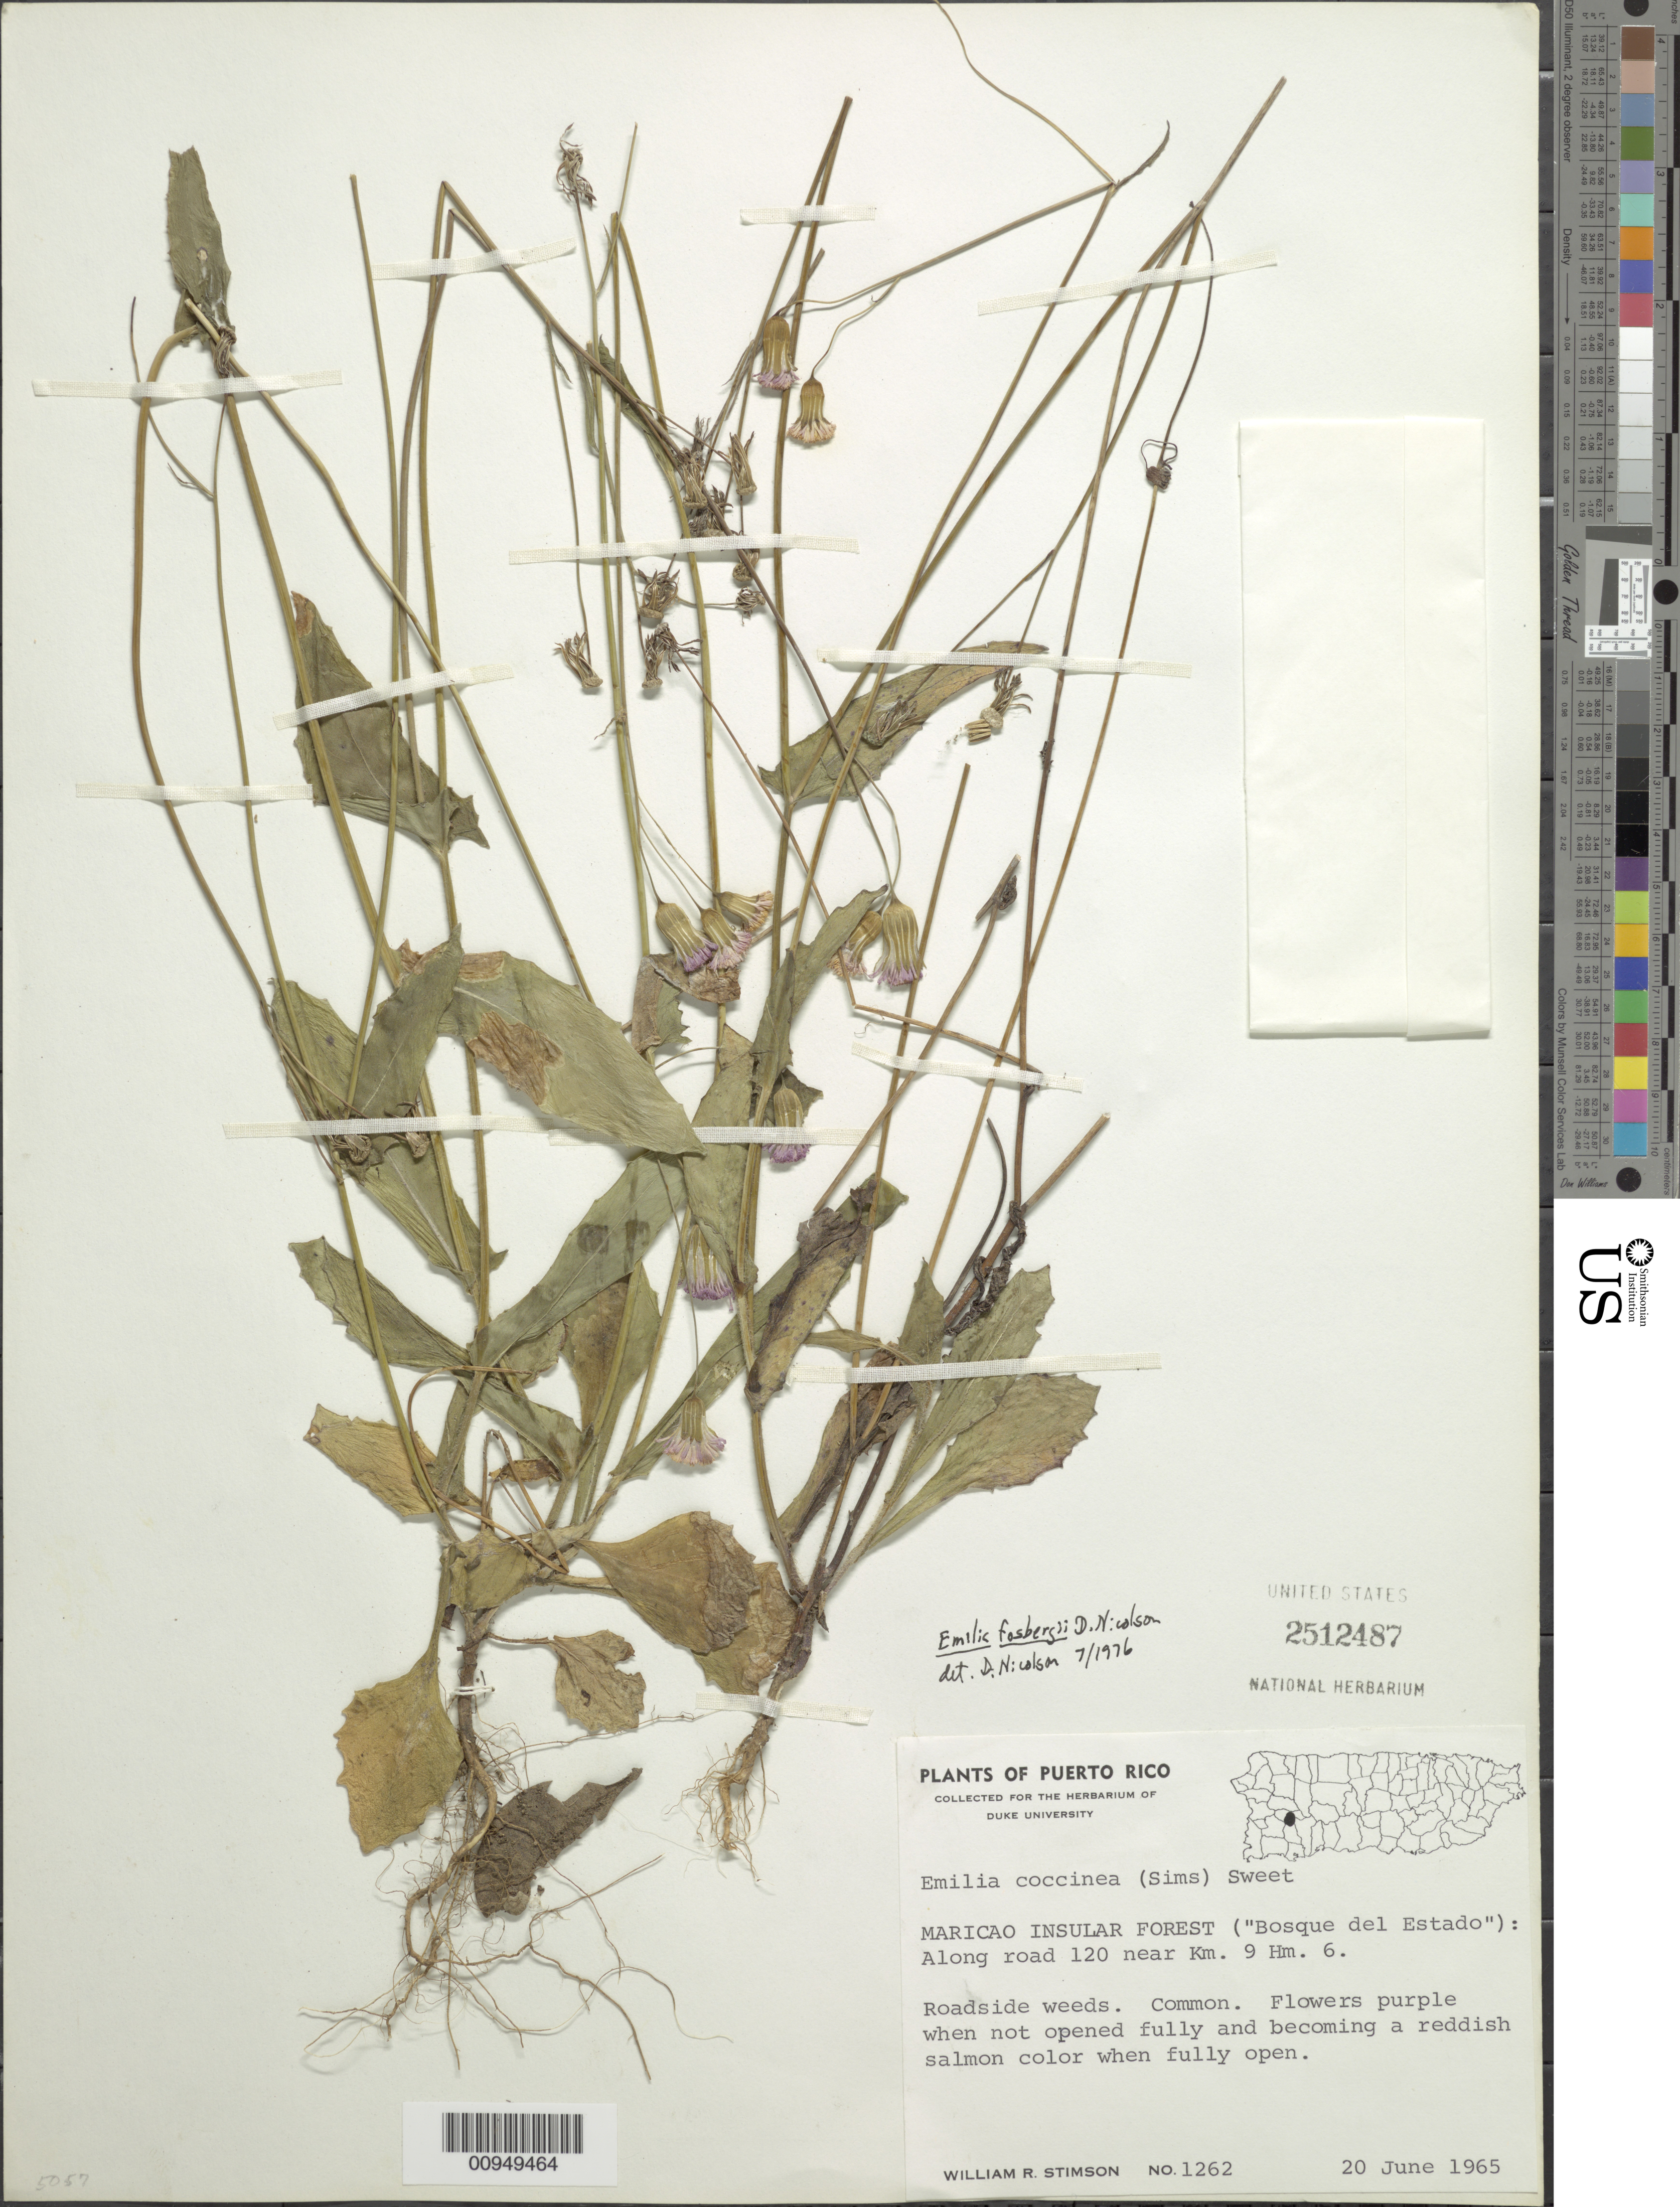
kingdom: Plantae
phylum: Tracheophyta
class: Magnoliopsida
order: Asterales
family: Asteraceae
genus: Emilia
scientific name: Emilia fosbergii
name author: Nicolson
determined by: Nicolson, Dan H.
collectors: W. R. Stimson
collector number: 1262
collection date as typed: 20 Jun 1965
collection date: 1965-06-20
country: Puerto Rico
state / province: Maricao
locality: Maricao Insular Forest (Bosque del Estado); along road 120 near Km. 9 Hm. 9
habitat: Roadside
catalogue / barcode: US 2512487